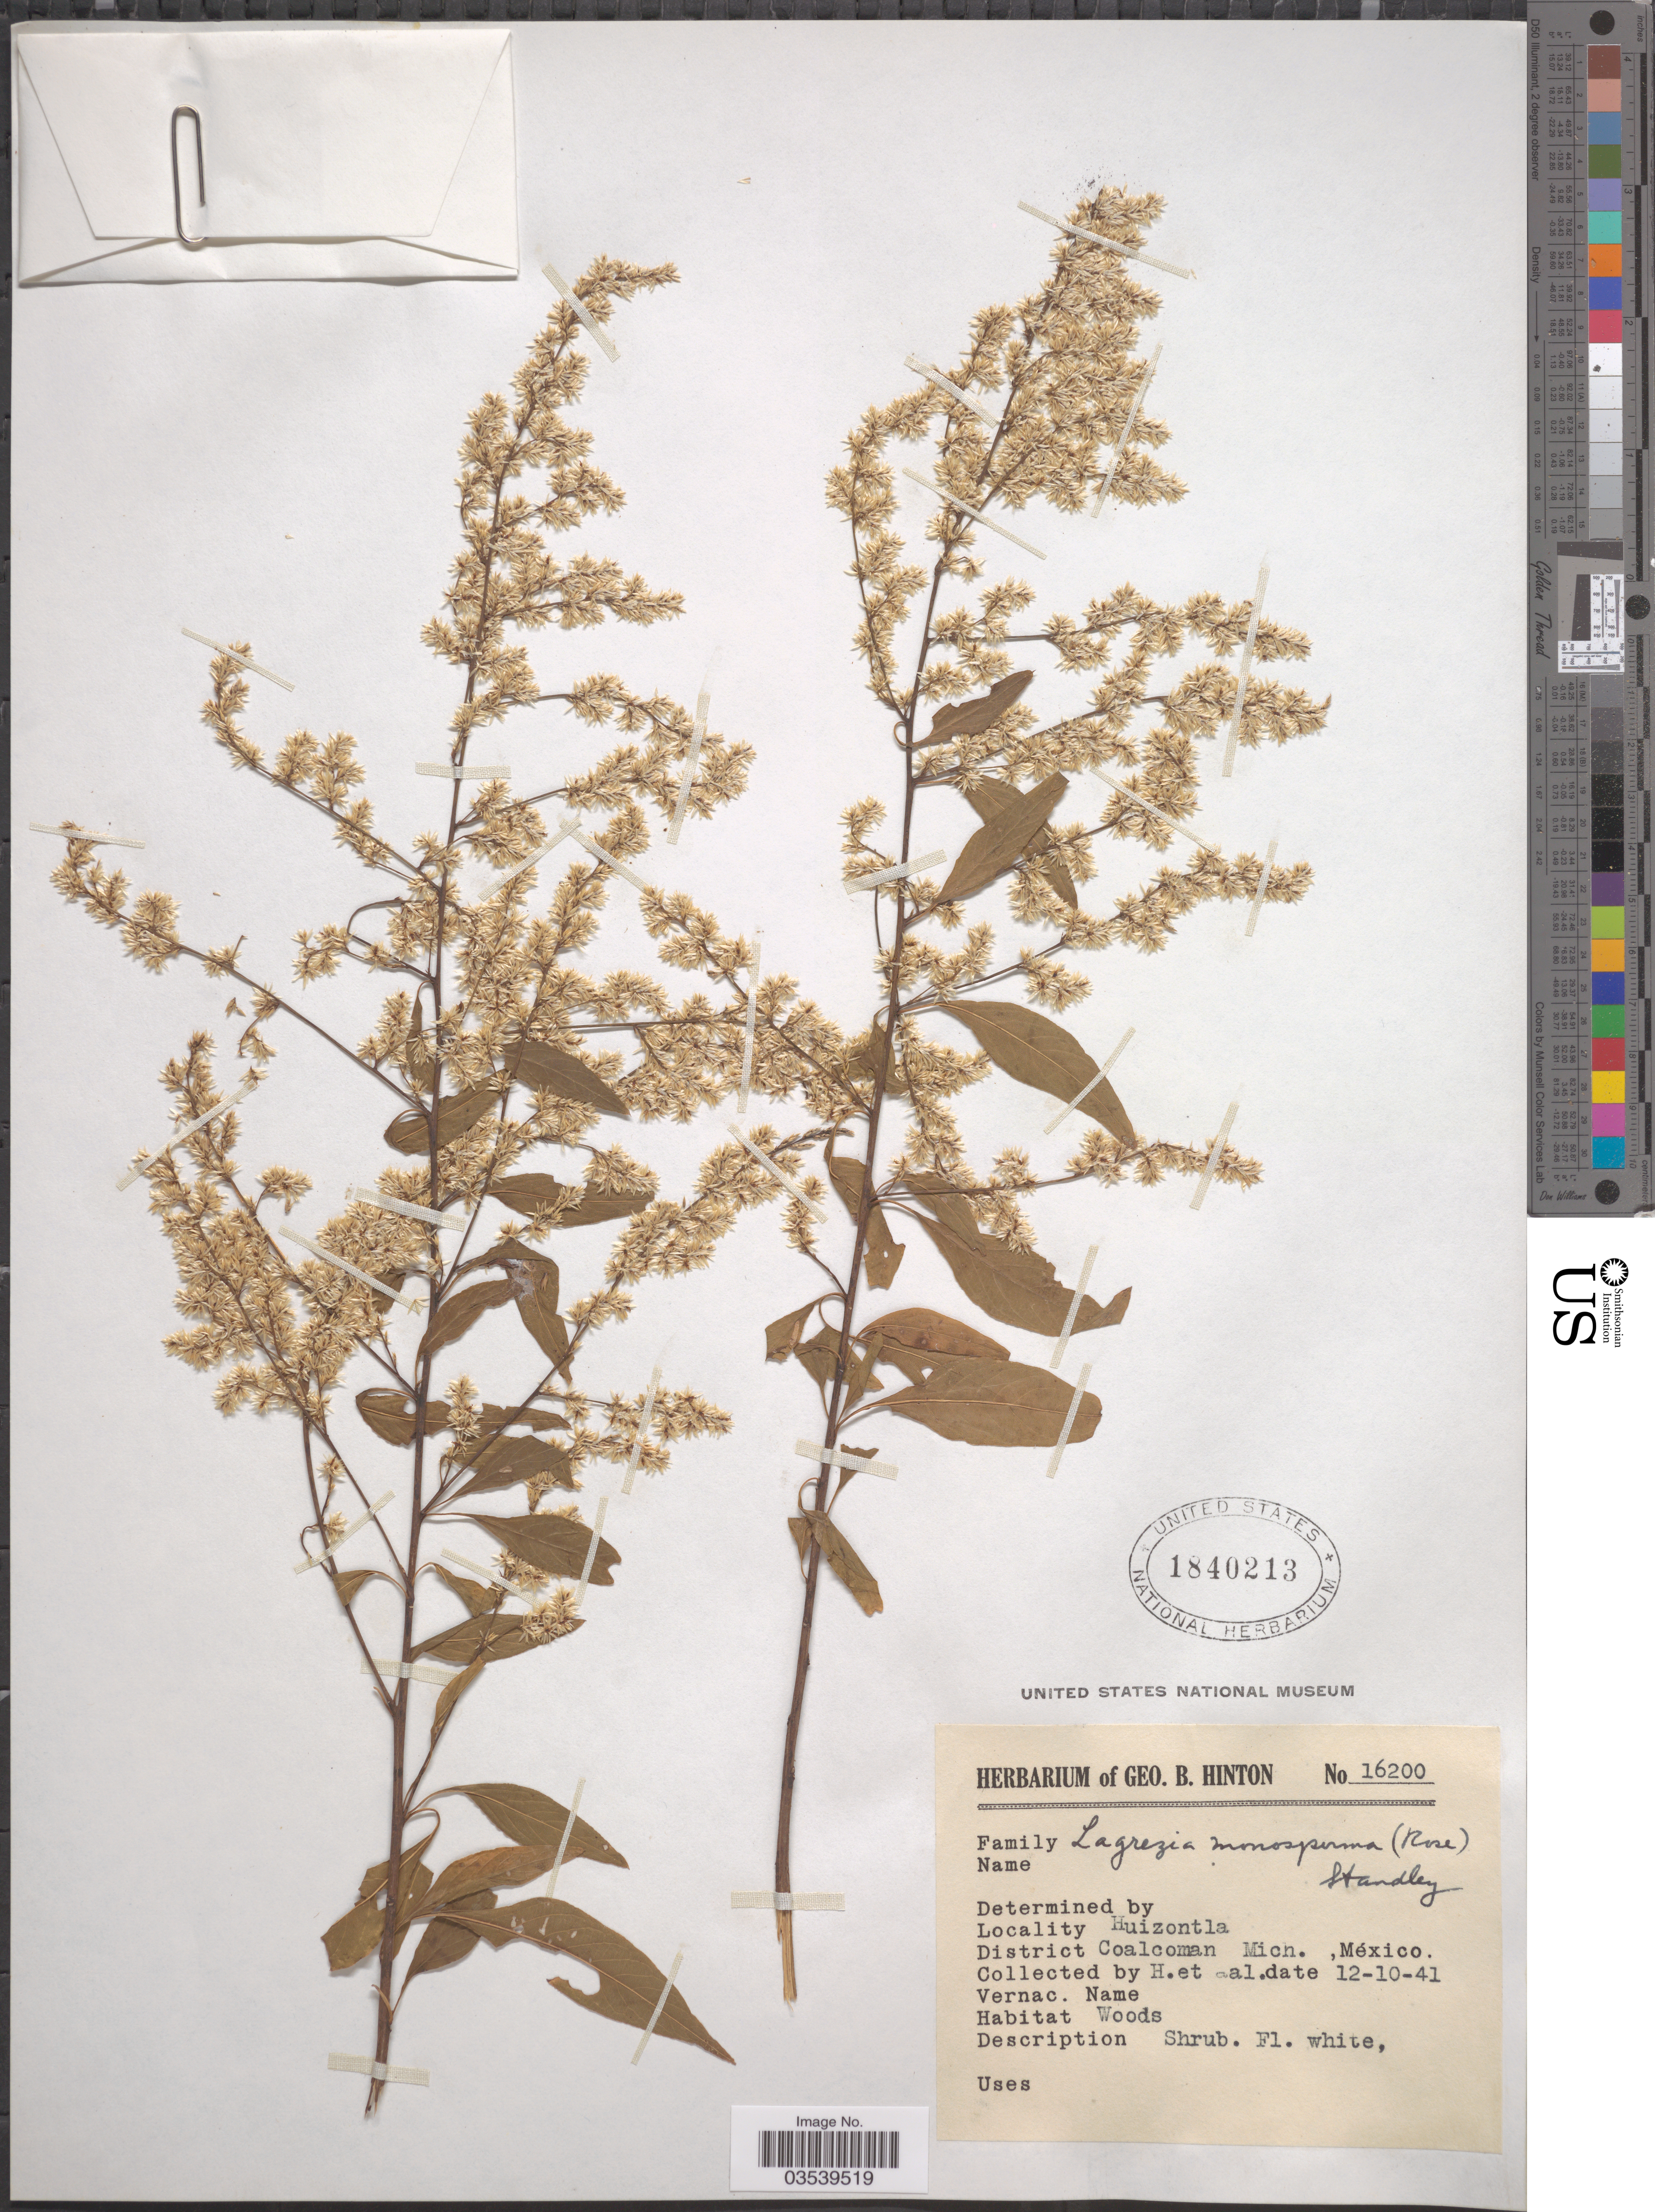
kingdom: Plantae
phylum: Tracheophyta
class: Magnoliopsida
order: Caryophyllales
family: Amaranthaceae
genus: Lagrezia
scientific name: Lagrezia monosperma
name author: (Rose) Standl.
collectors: G. B. Hinton & et al.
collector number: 16200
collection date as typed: Transcribed d/m/y: 12/10/41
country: Mexico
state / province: Michoacán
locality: Huizontla. District Coalcoman.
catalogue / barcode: US 1840213